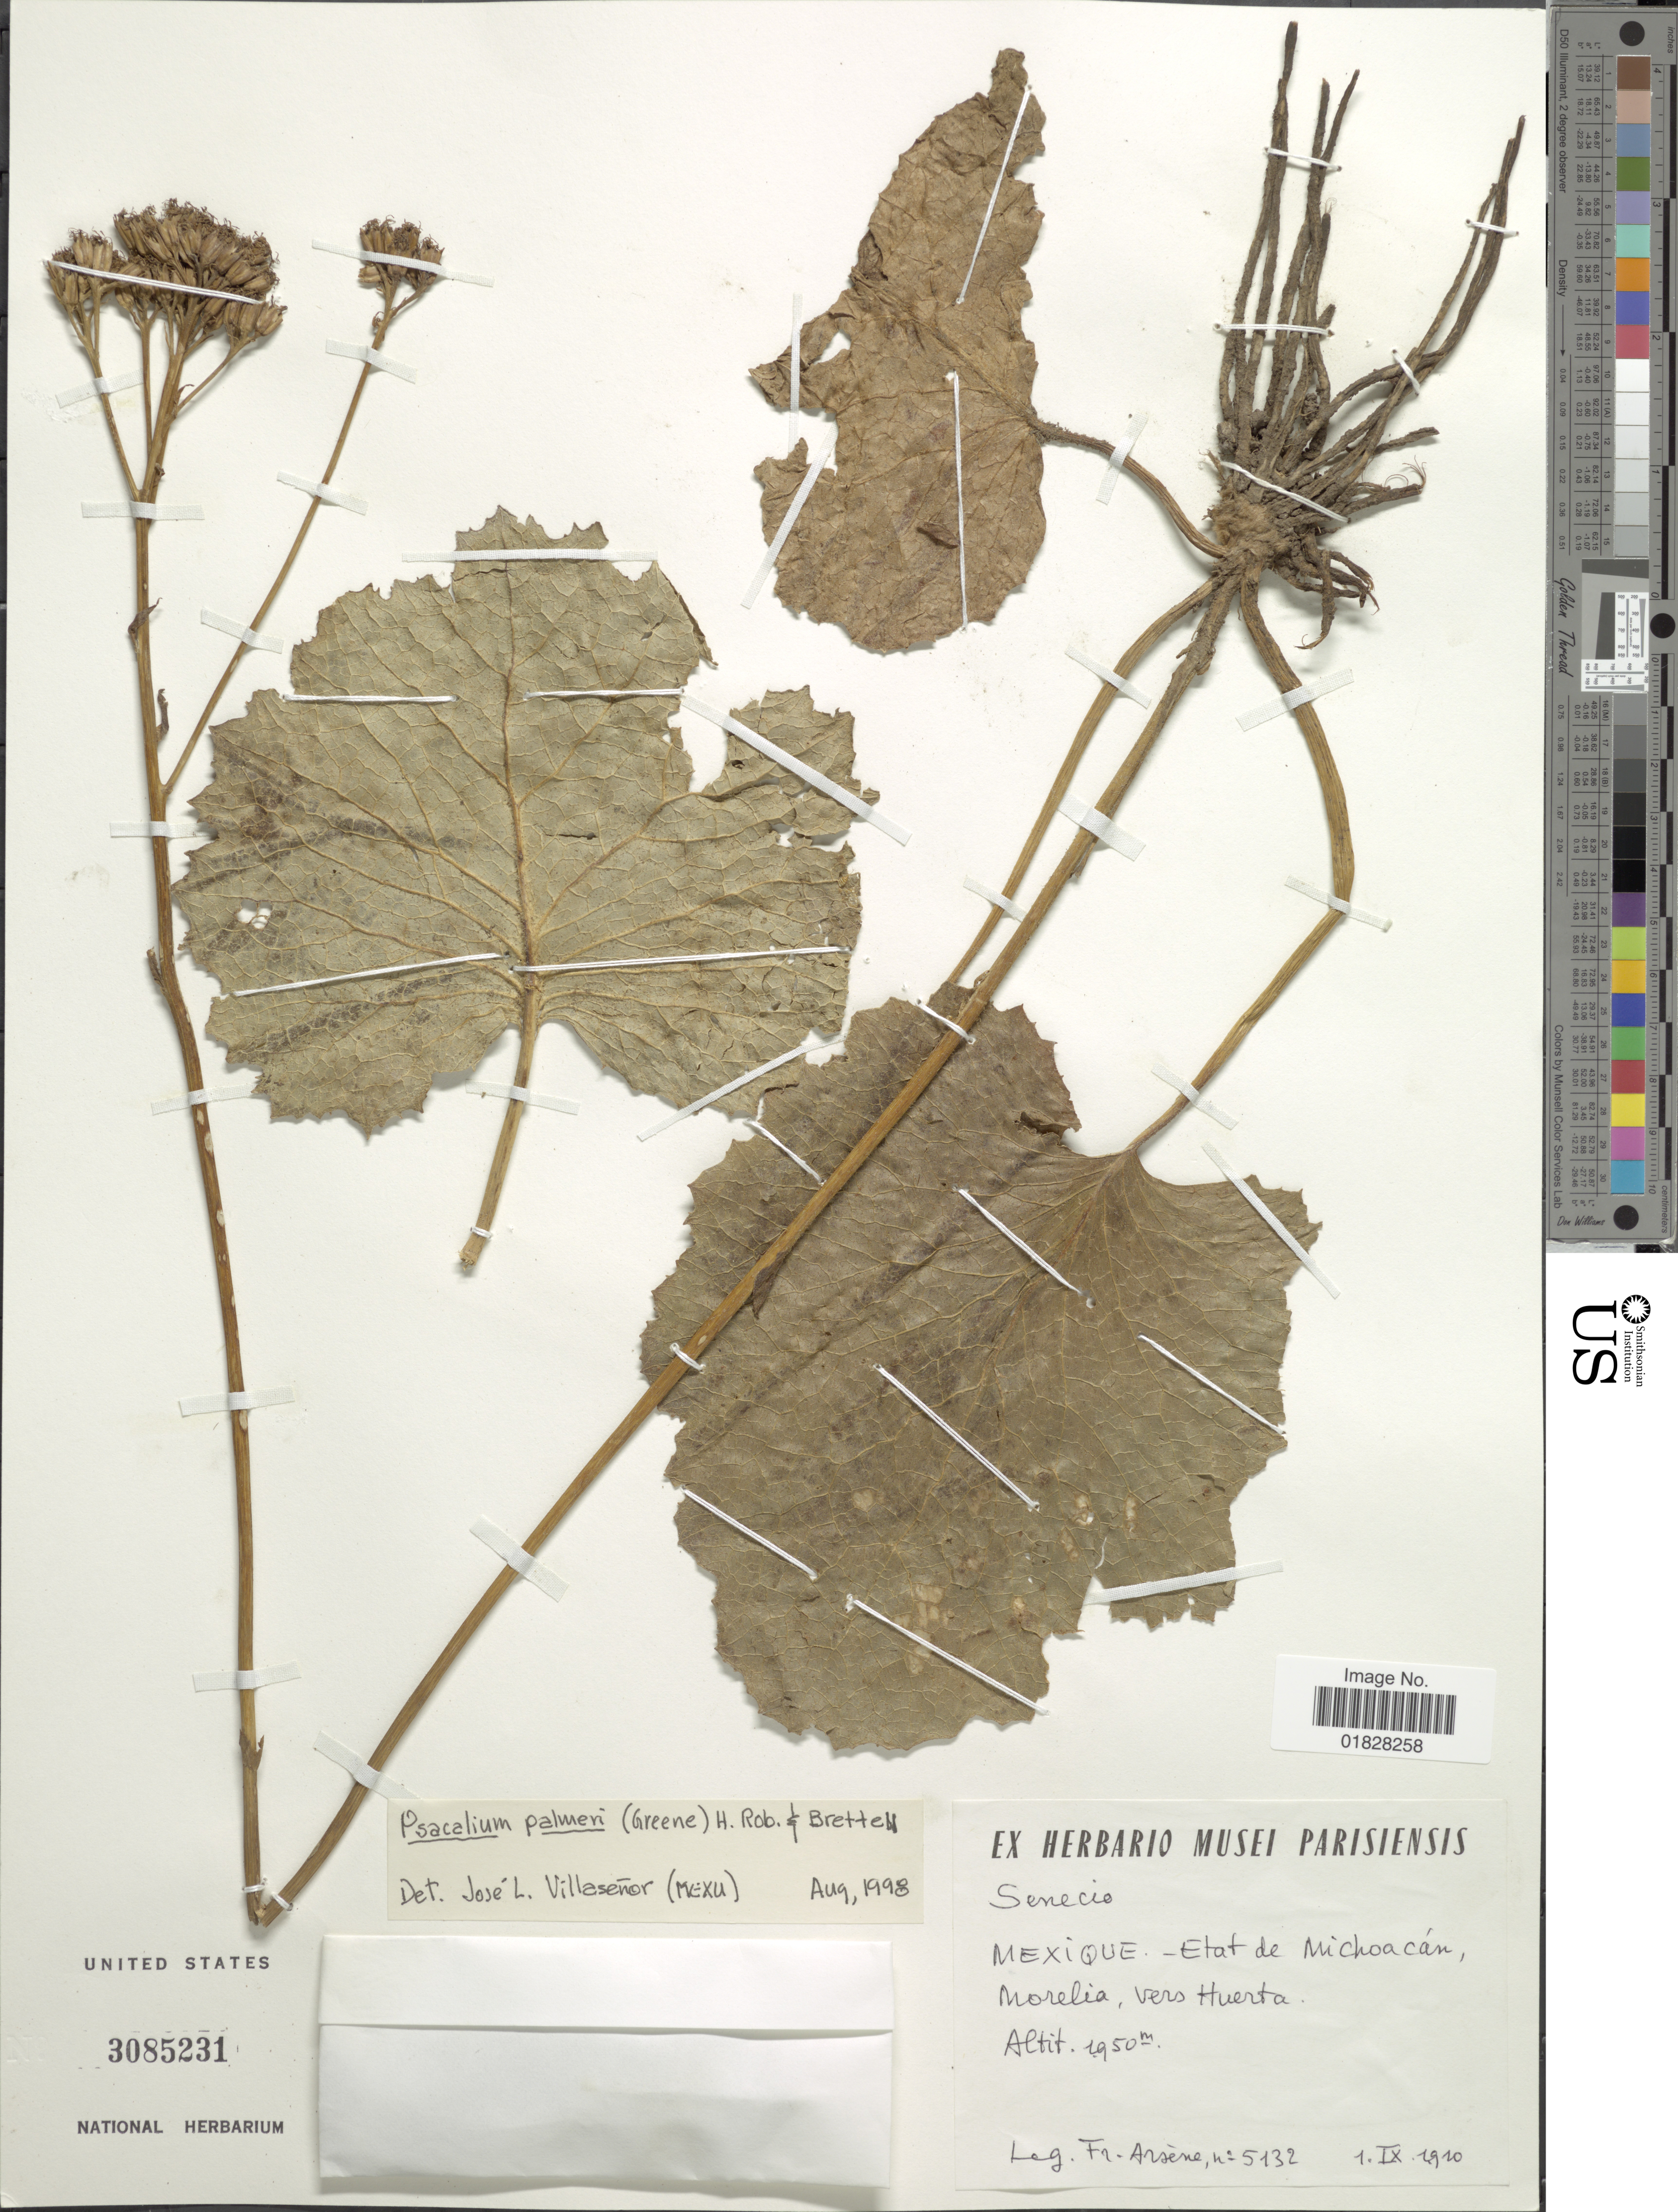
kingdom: Plantae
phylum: Tracheophyta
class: Magnoliopsida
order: Asterales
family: Asteraceae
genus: Psacalium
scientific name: Psacalium palmeri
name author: (Greene) H. Rob. & Brettell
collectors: F. Arsène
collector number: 5132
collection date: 1910-09-01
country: Mexico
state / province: Michoacán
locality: Mexique - Etat de Michoacán, Morelia, vers Huerta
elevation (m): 1950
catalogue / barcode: US 3085231